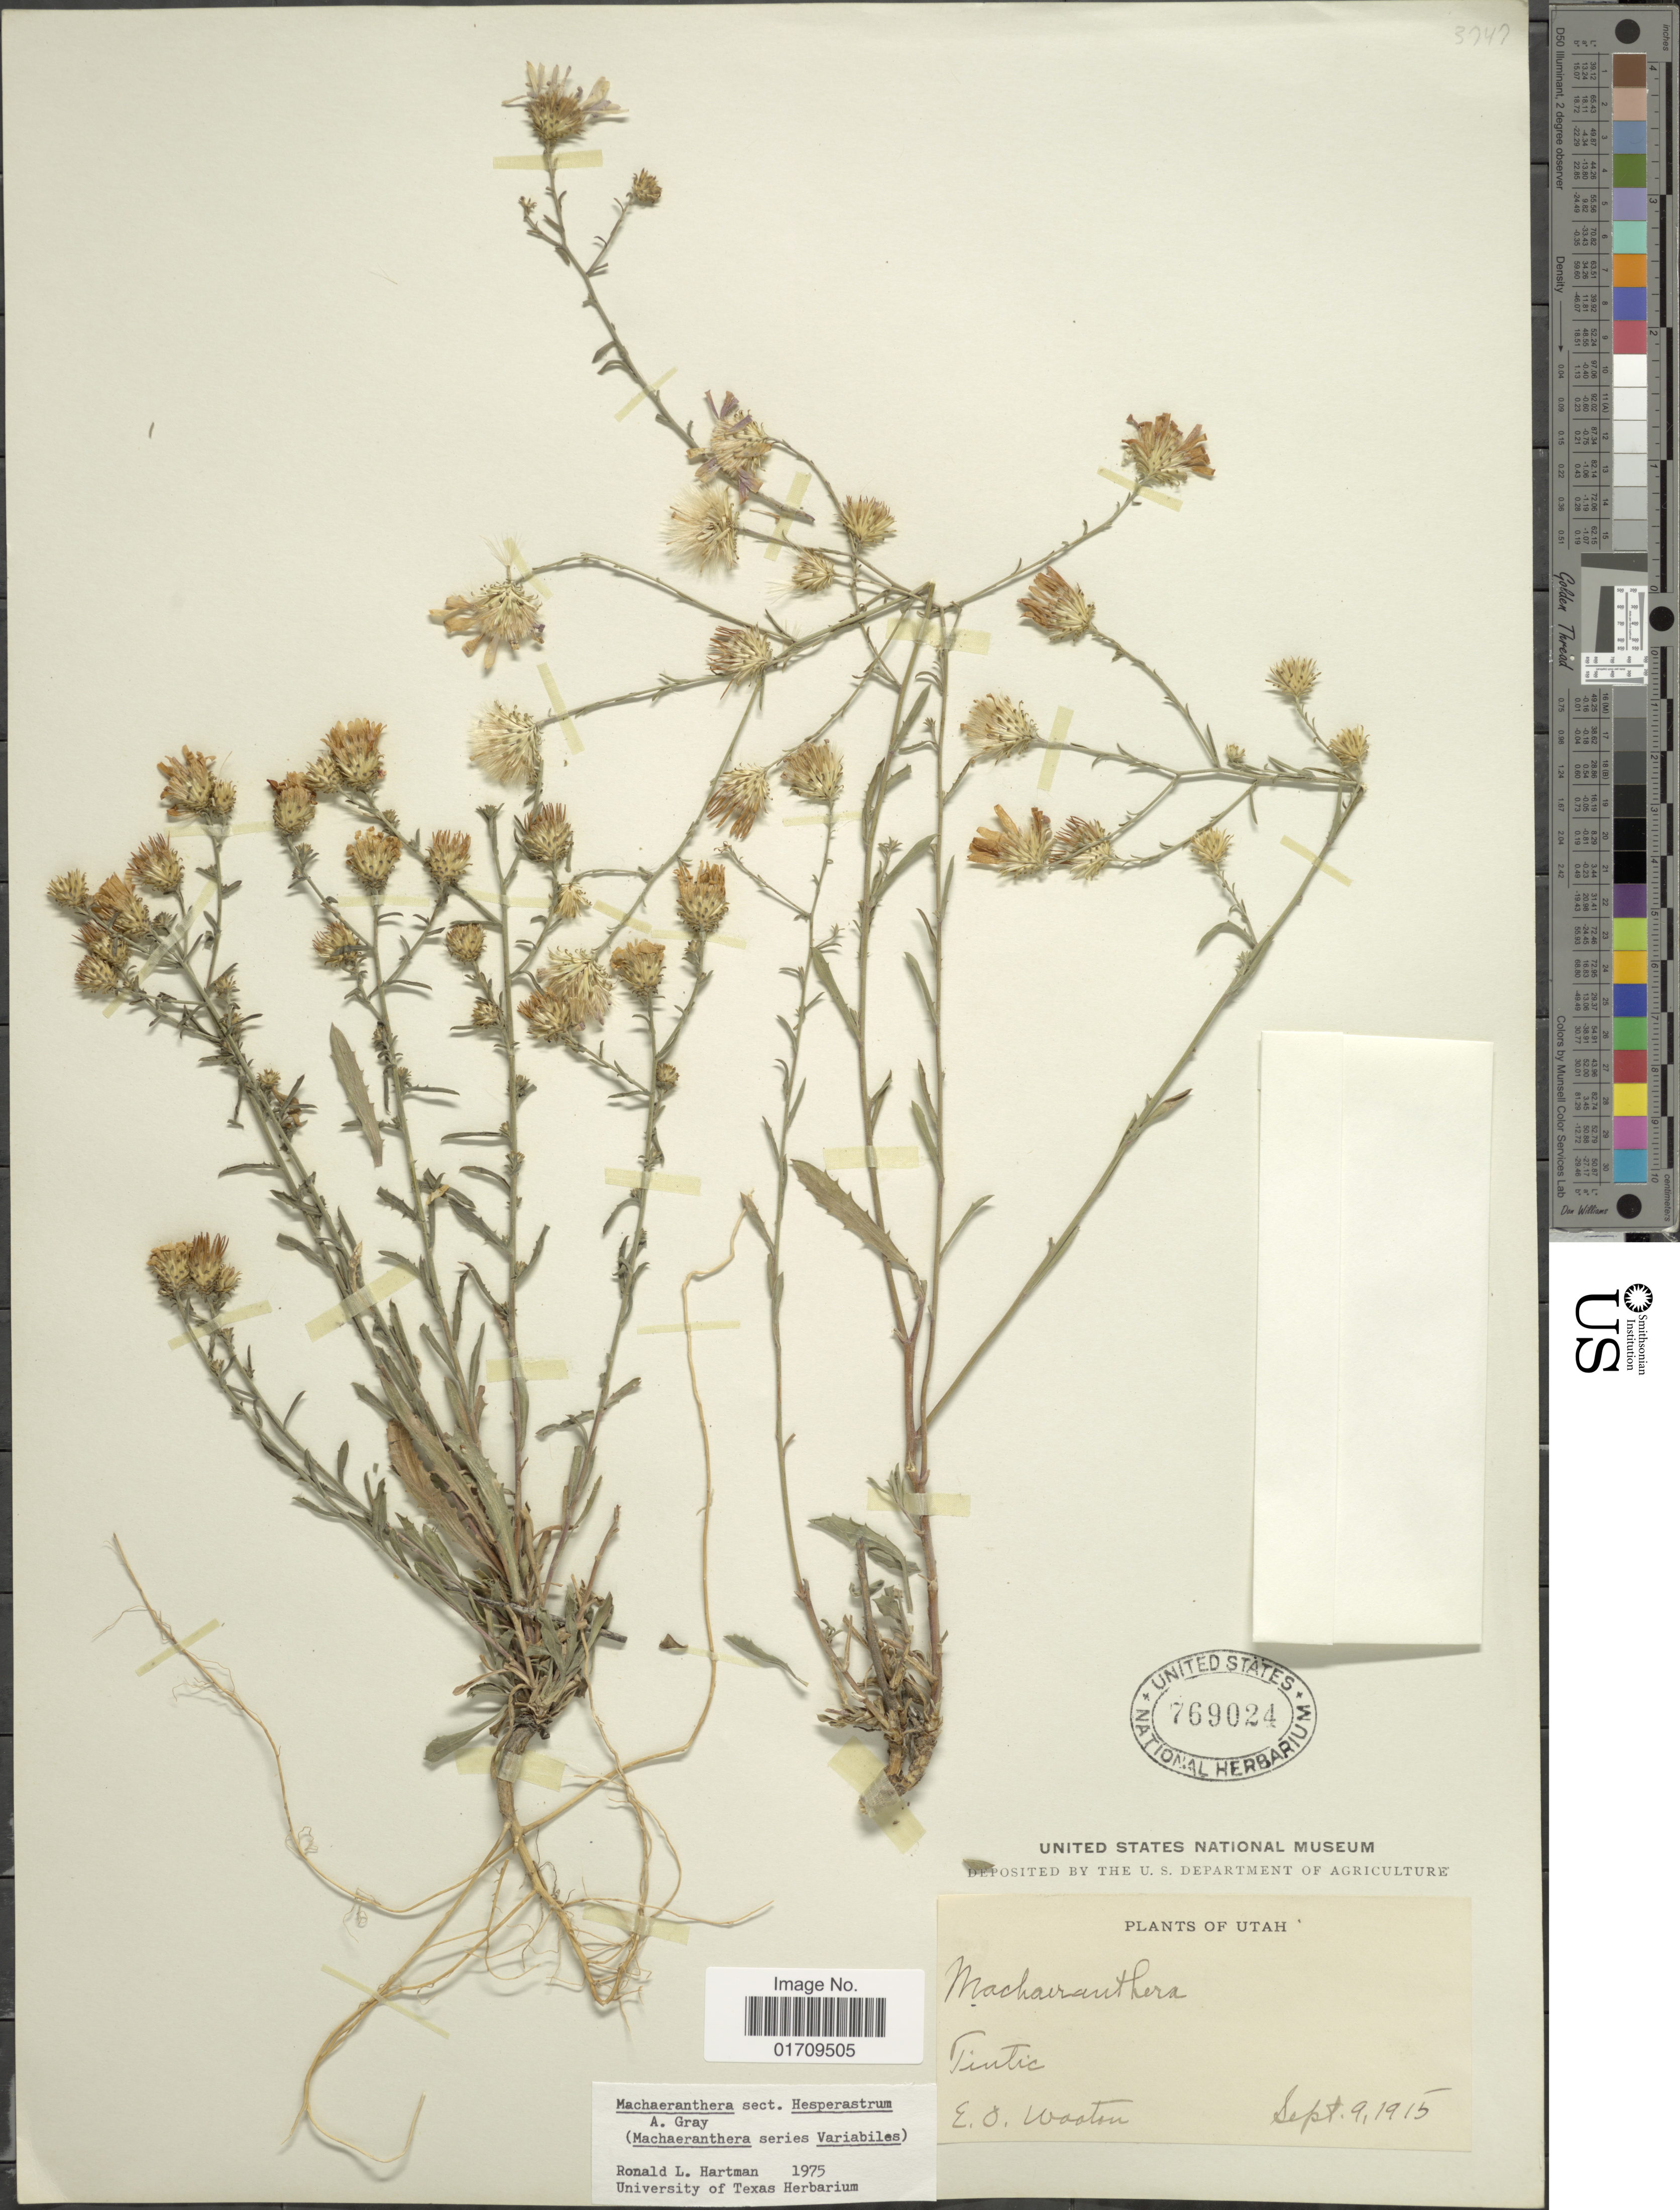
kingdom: Plantae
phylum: Tracheophyta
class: Magnoliopsida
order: Asterales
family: Asteraceae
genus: Machaeranthera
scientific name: Machaeranthera sp.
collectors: E. O. Wooton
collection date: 1915-09-09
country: United States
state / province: Utah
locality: Tintic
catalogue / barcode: US 769024